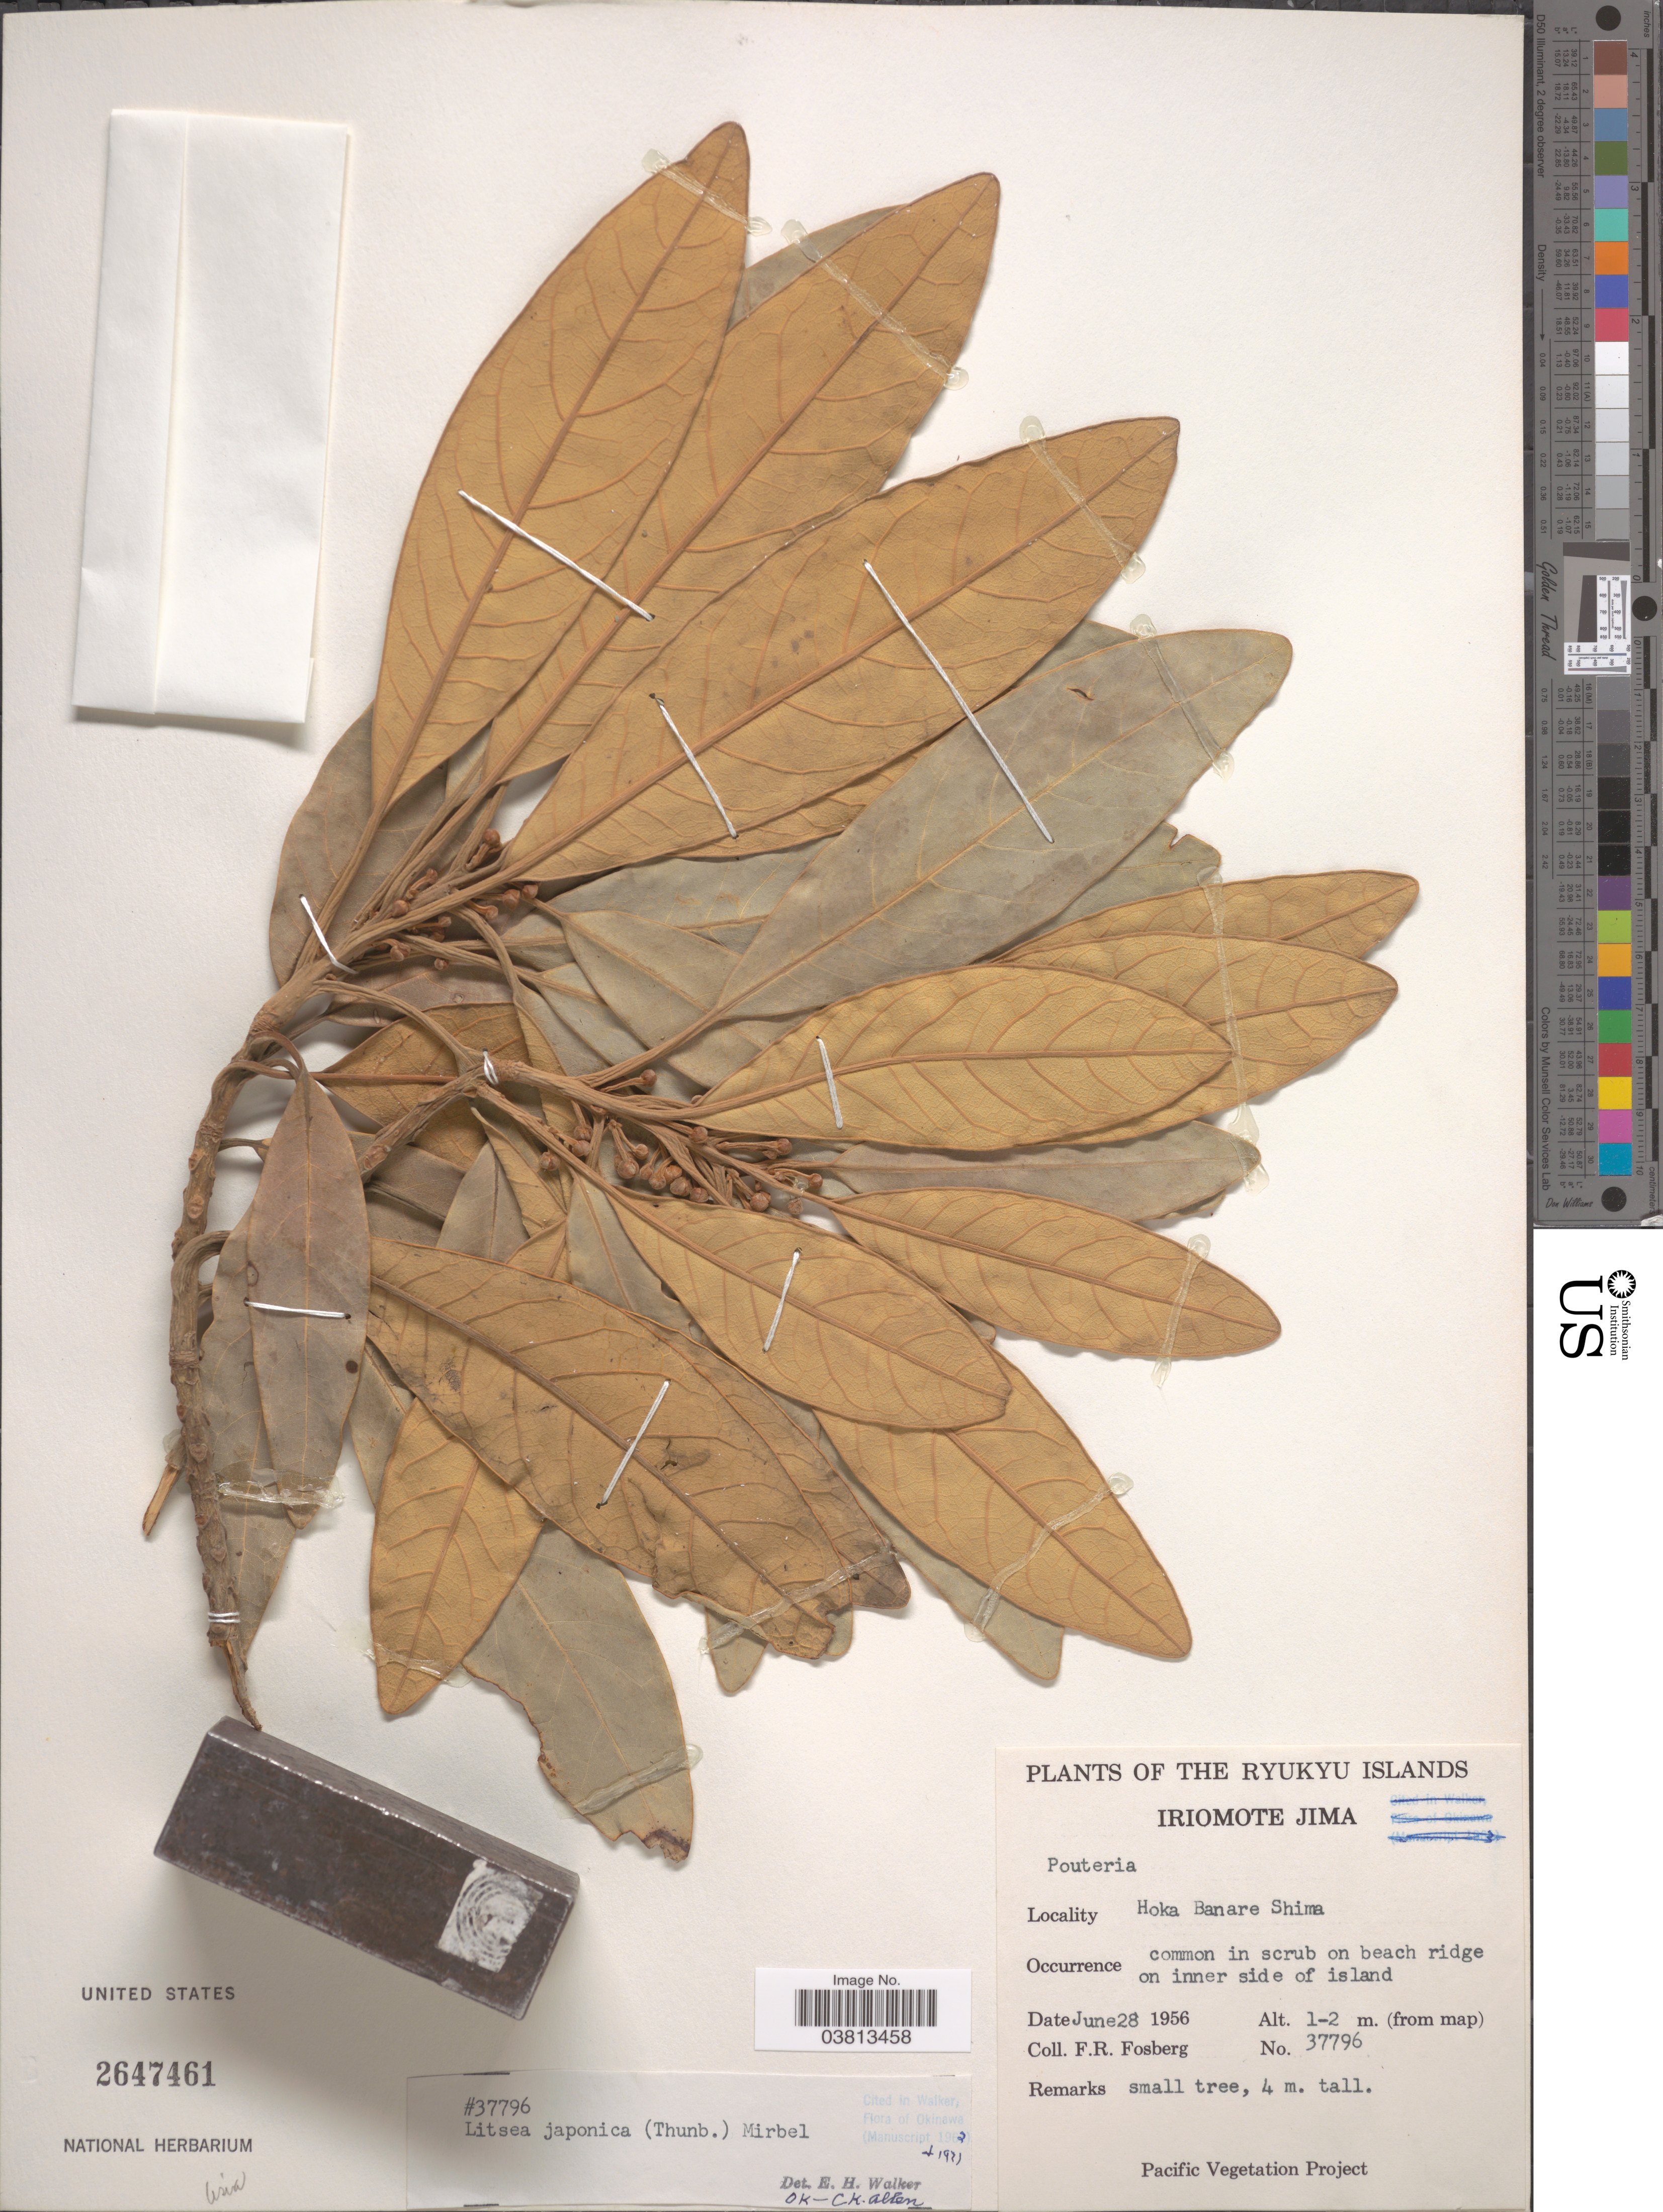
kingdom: Plantae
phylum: Tracheophyta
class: Magnoliopsida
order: Laurales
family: Lauraceae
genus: Litsea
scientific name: Litsea japonica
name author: (Thunb.) Juss.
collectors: F. R. Fosberg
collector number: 37796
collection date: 1956-06-28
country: Japan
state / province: Okinawa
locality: Ryukyu Islands. Iriomote Jima. Hoka Banare Shima. On beach ridge on inner side of island.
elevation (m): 1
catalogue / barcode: US 2647461